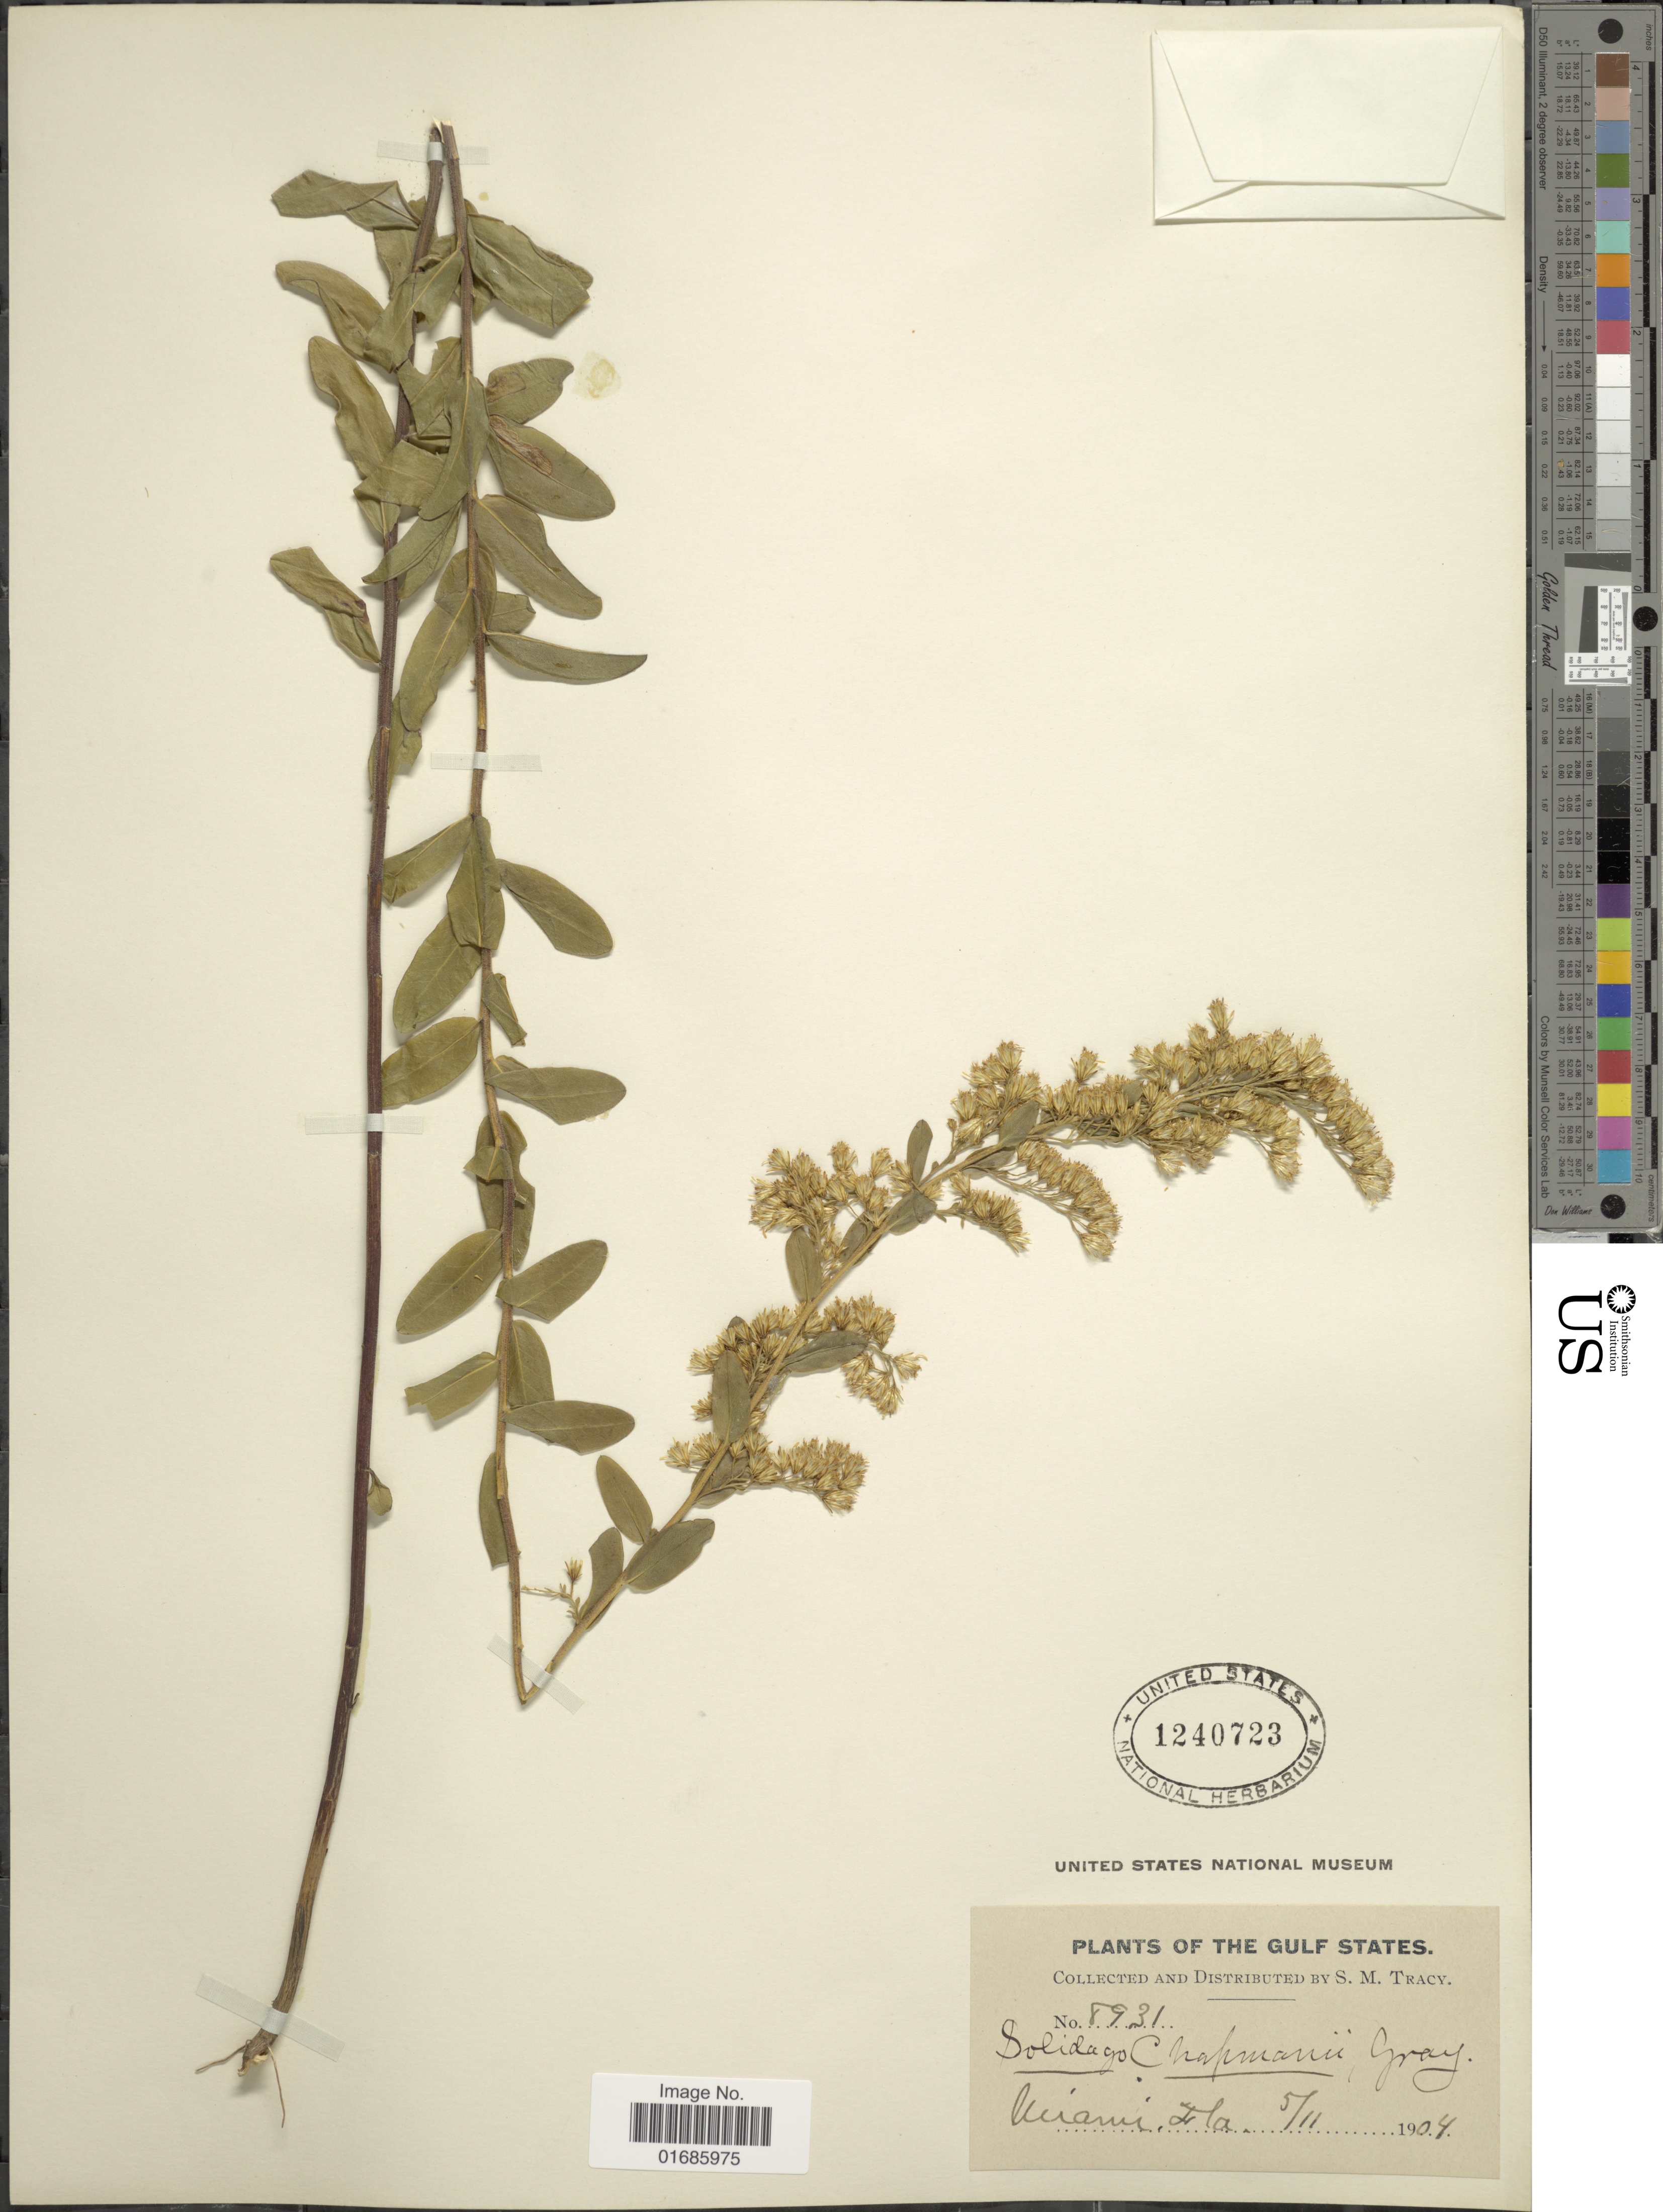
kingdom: Plantae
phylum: Tracheophyta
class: Magnoliopsida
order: Asterales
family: Asteraceae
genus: Solidago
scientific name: Solidago chapmanii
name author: Torr. & A. Gray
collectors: S. M. Tracy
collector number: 8931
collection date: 1904-05-11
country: United States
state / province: Florida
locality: The Gulf States, Miami, Fla.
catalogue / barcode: US 1240723